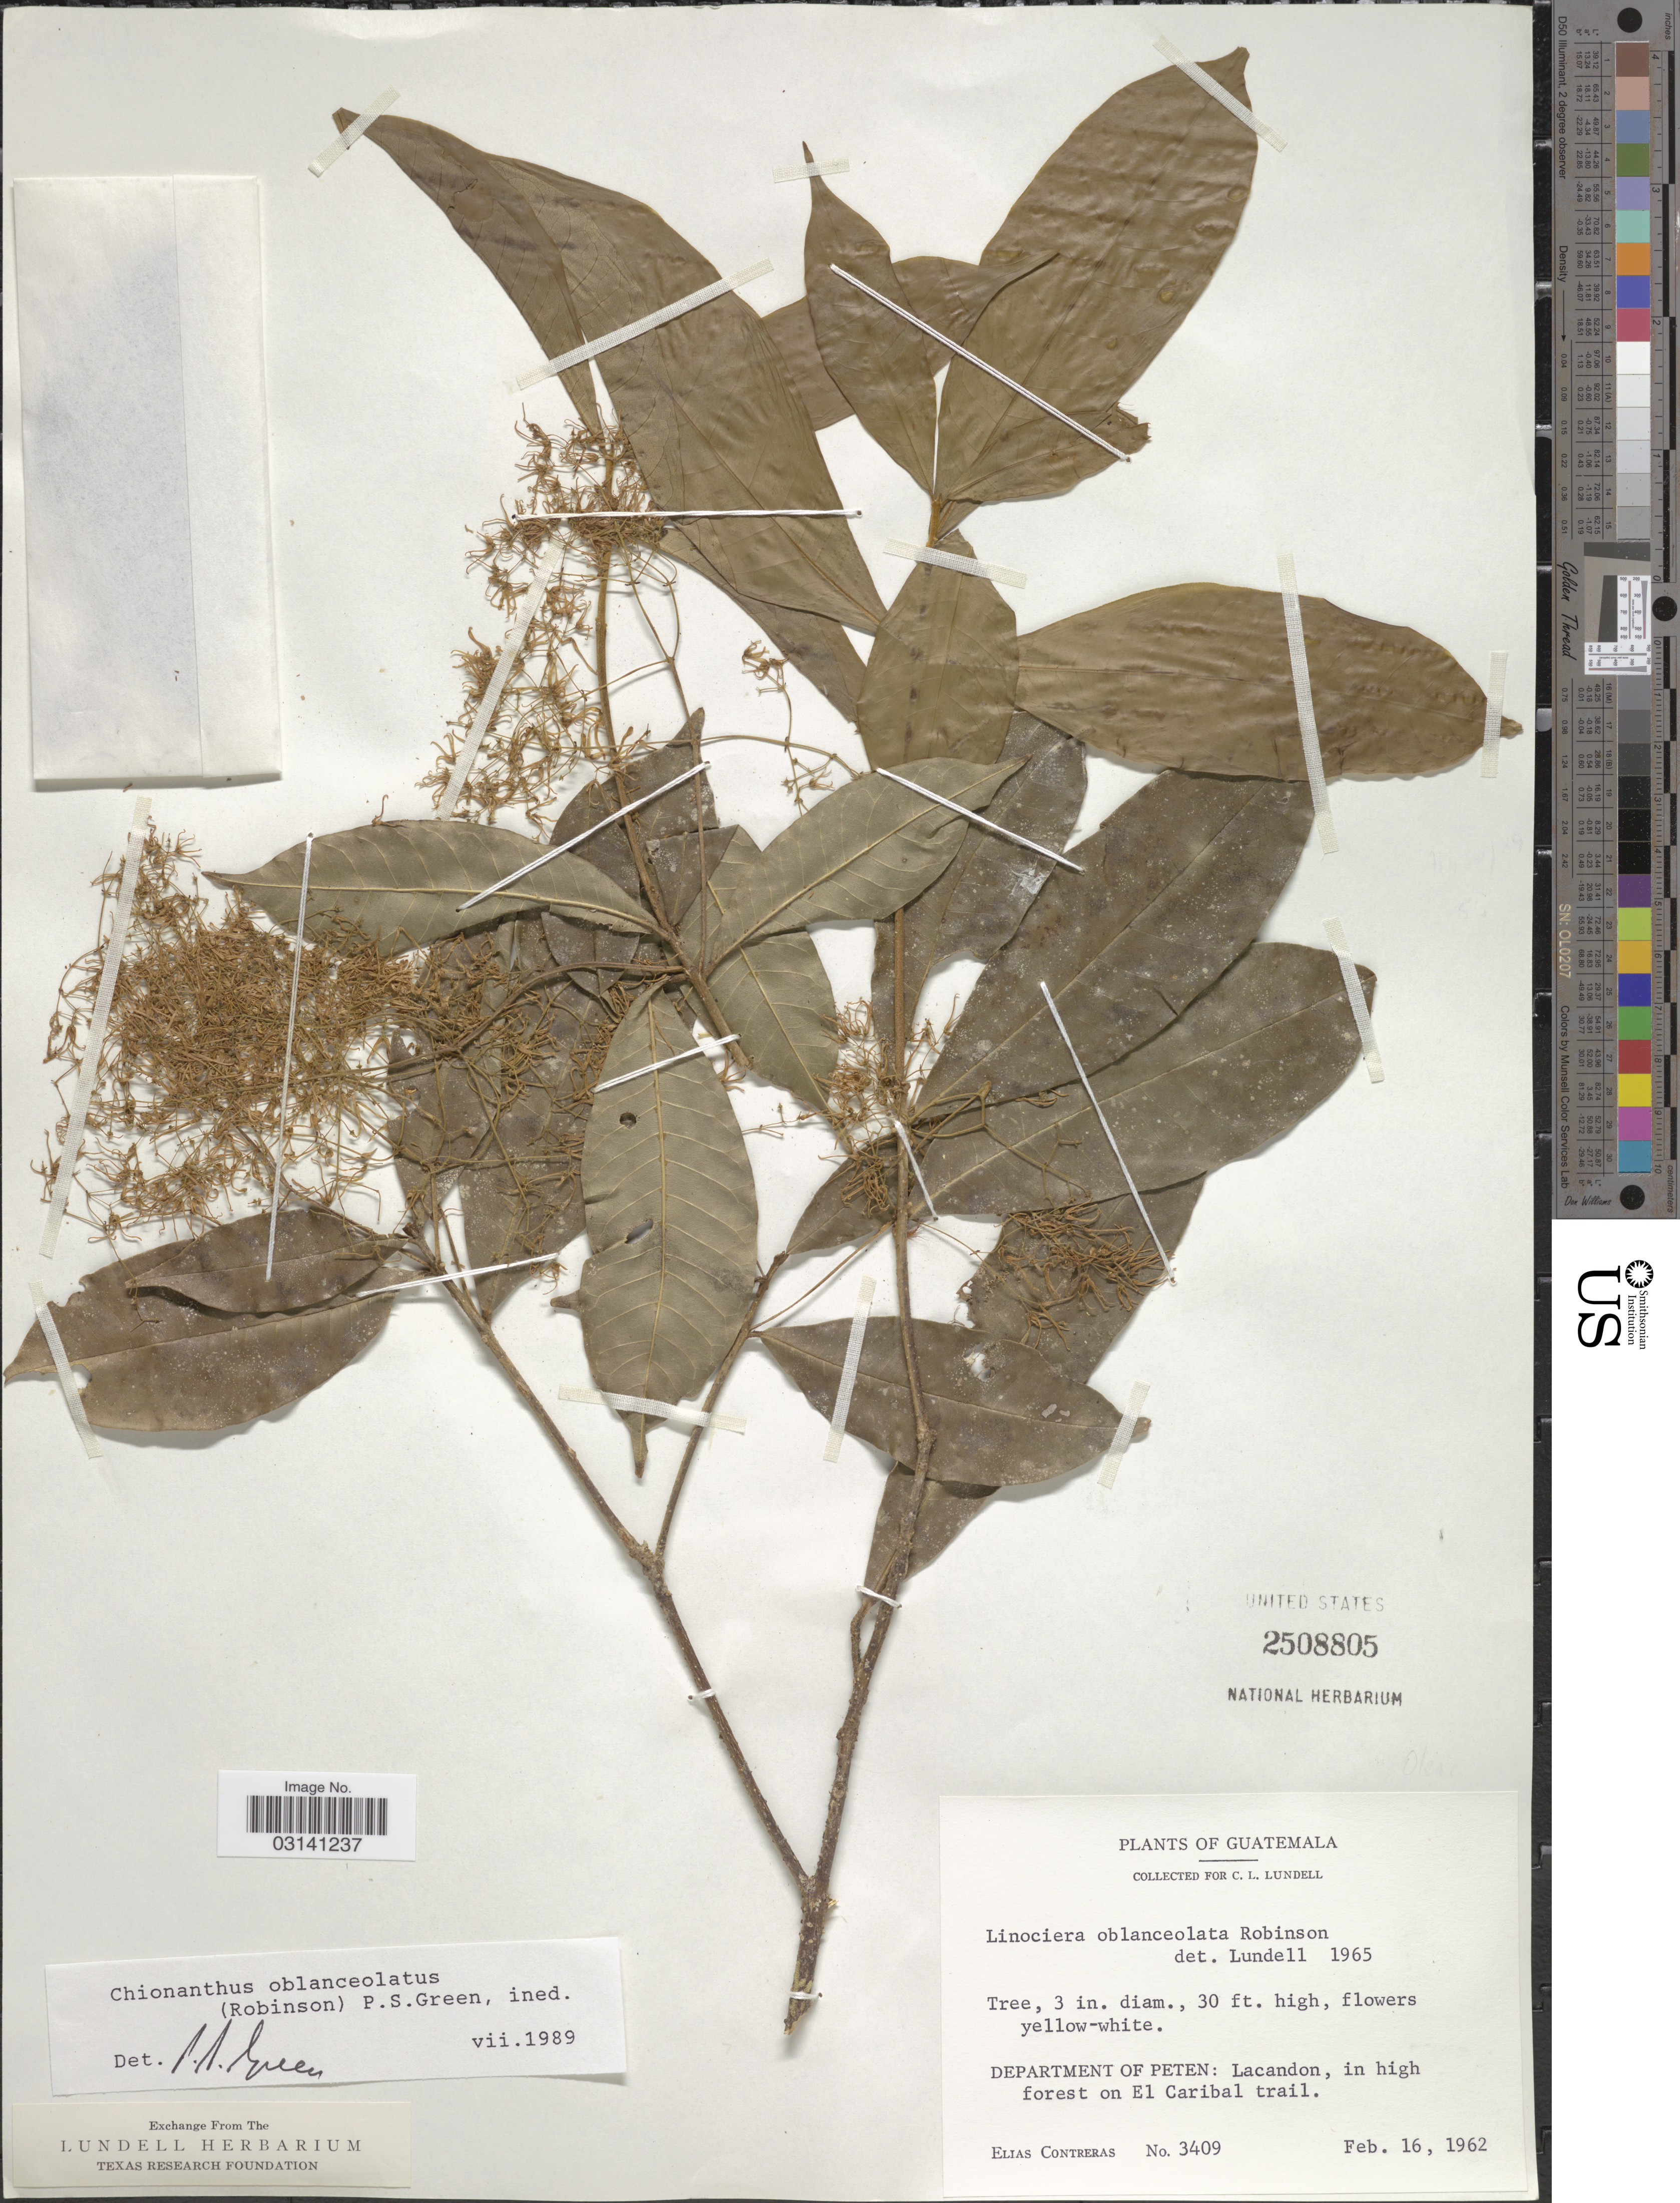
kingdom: Plantae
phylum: Tracheophyta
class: Magnoliopsida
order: Lamiales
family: Oleaceae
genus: Chionanthus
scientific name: Chionanthus oblanceolatus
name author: (B.L. Rob.) P.S. Green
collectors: E. Contreras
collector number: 3409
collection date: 1962-02-16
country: Guatemala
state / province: El Petén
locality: Lacandon, in high forest on El Caribal trail.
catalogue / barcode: US 2508805